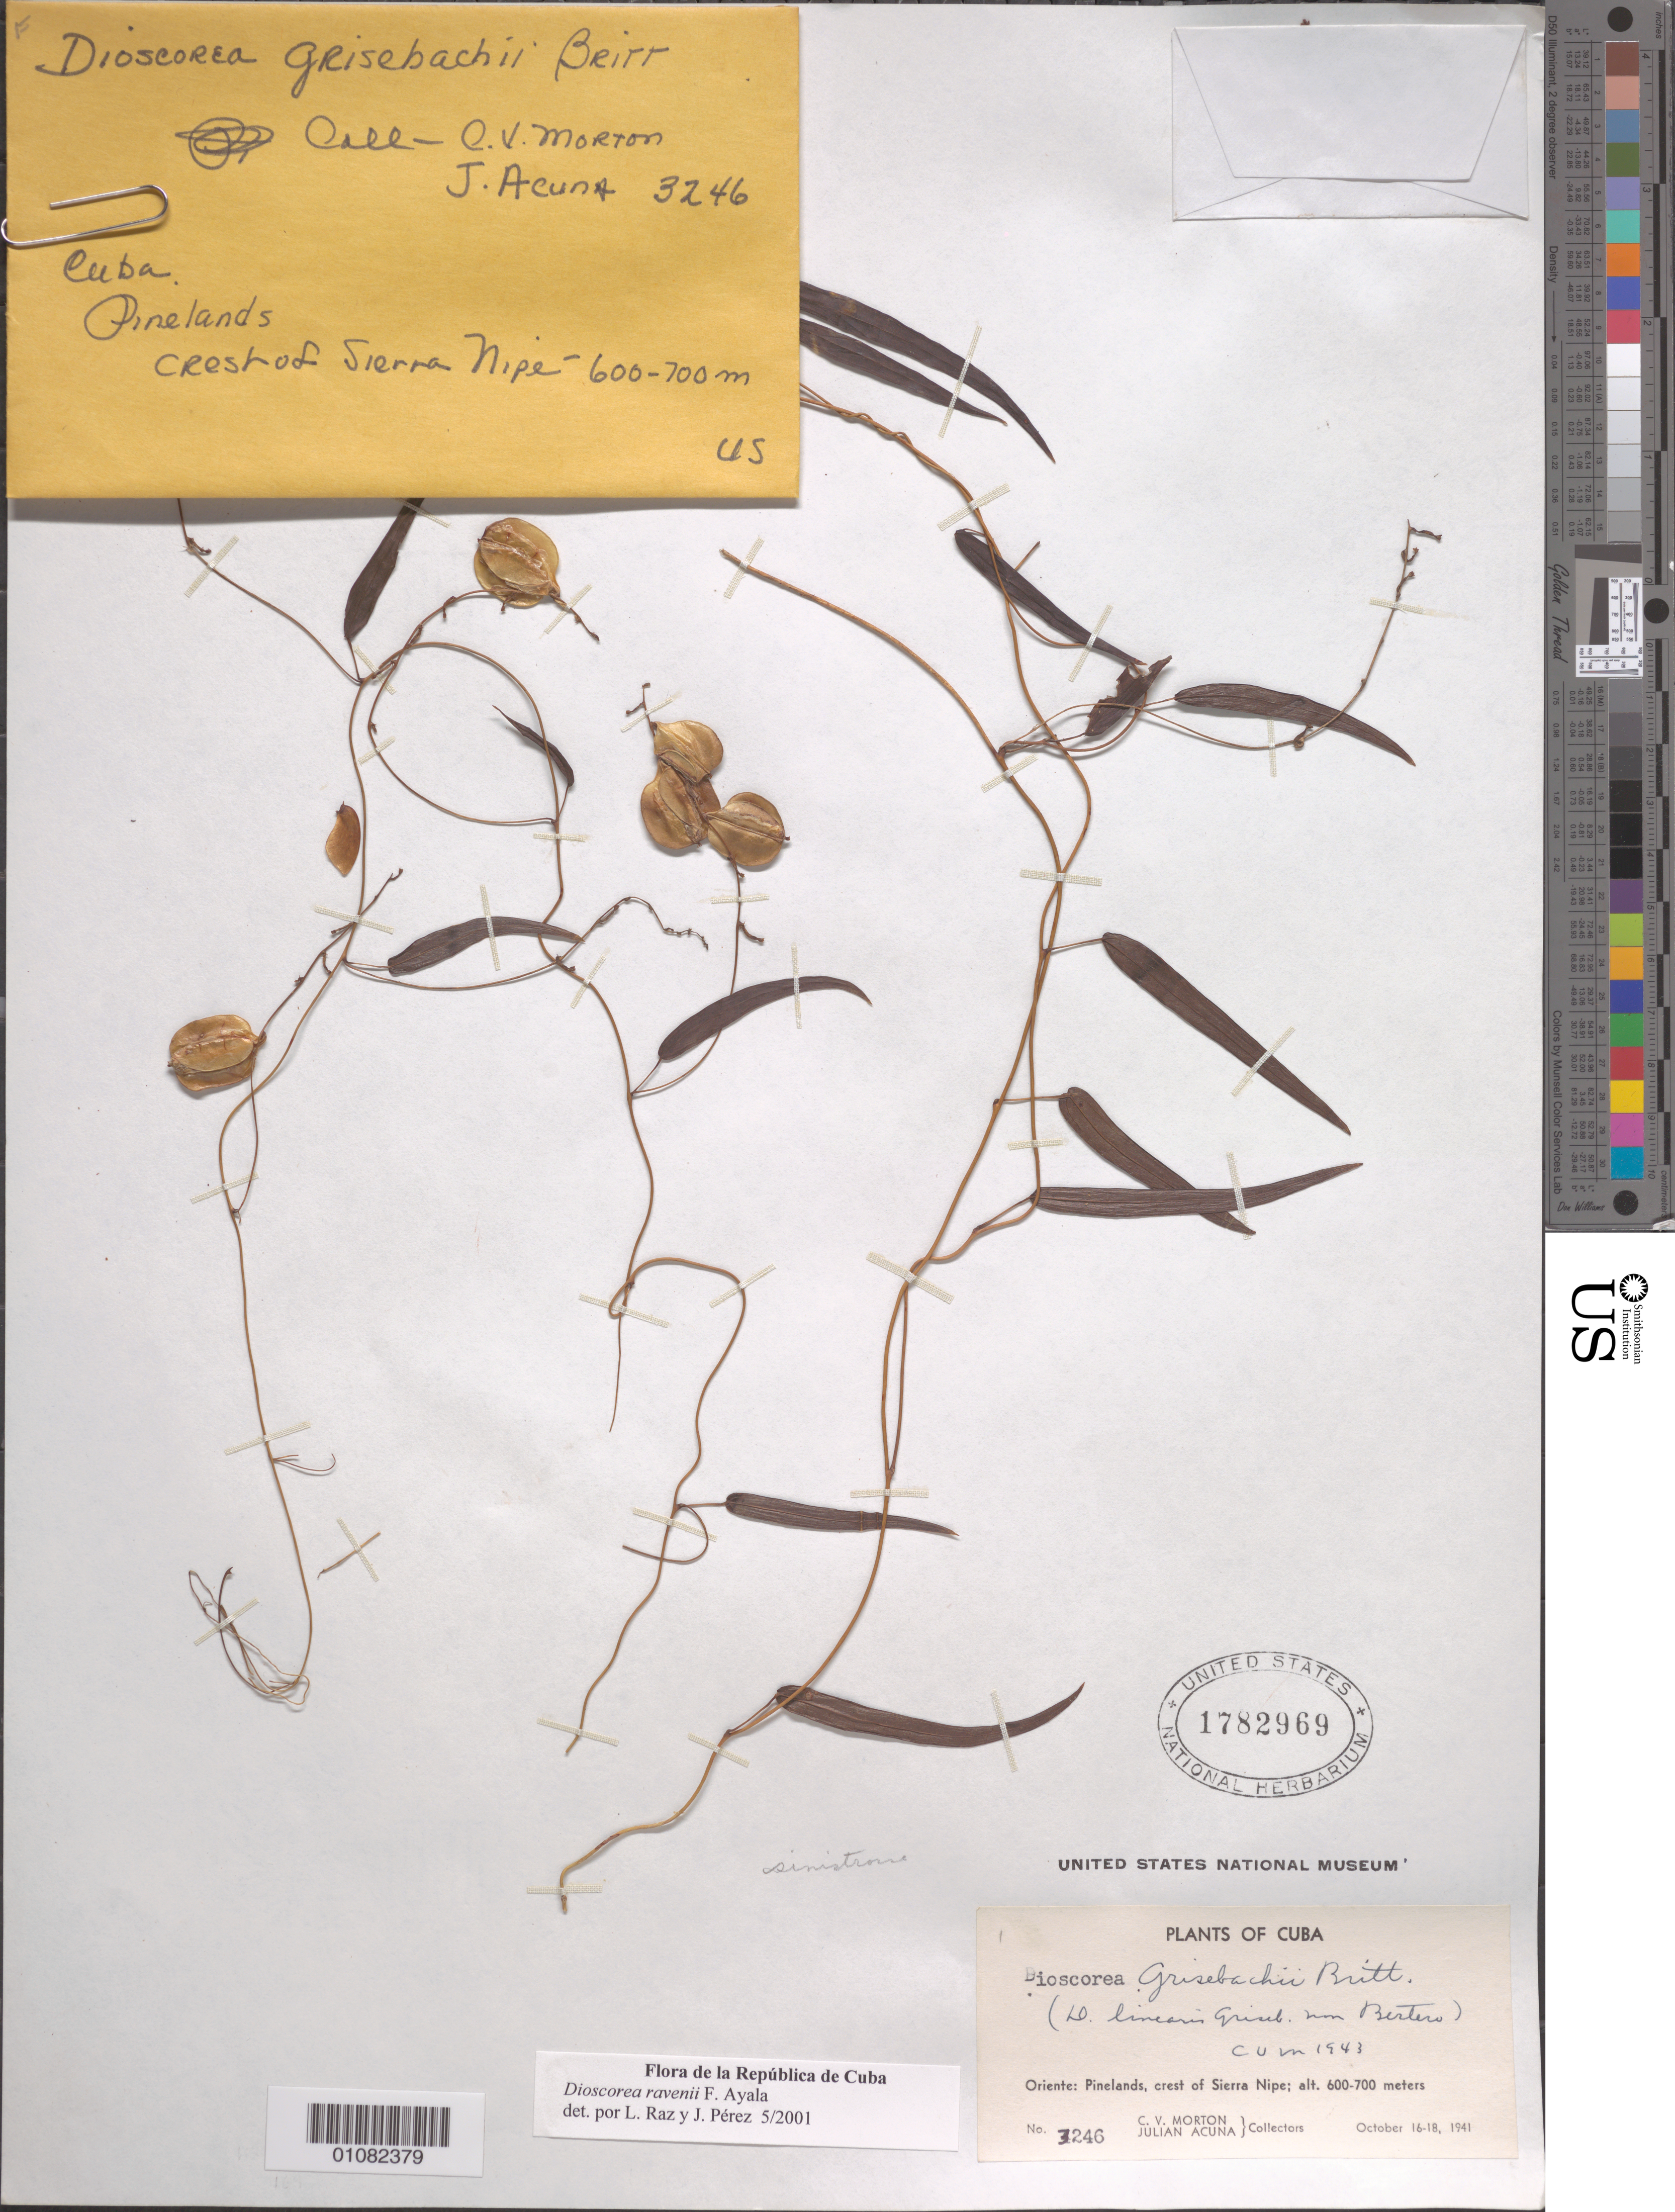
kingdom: Plantae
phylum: Tracheophyta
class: Liliopsida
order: Dioscoreales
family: Dioscoreaceae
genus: Dioscorea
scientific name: Dioscorea ravenii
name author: Ayala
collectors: C. V. Morton & J. Acuña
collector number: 3246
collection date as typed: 16 Oct 1941 to 18 Oct 1941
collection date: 1941-10-16/1941-10-18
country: Cuba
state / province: Holguín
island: Cuba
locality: Oriente: Pinelands, crest of Sierra Nipe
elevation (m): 600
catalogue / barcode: US 1782969